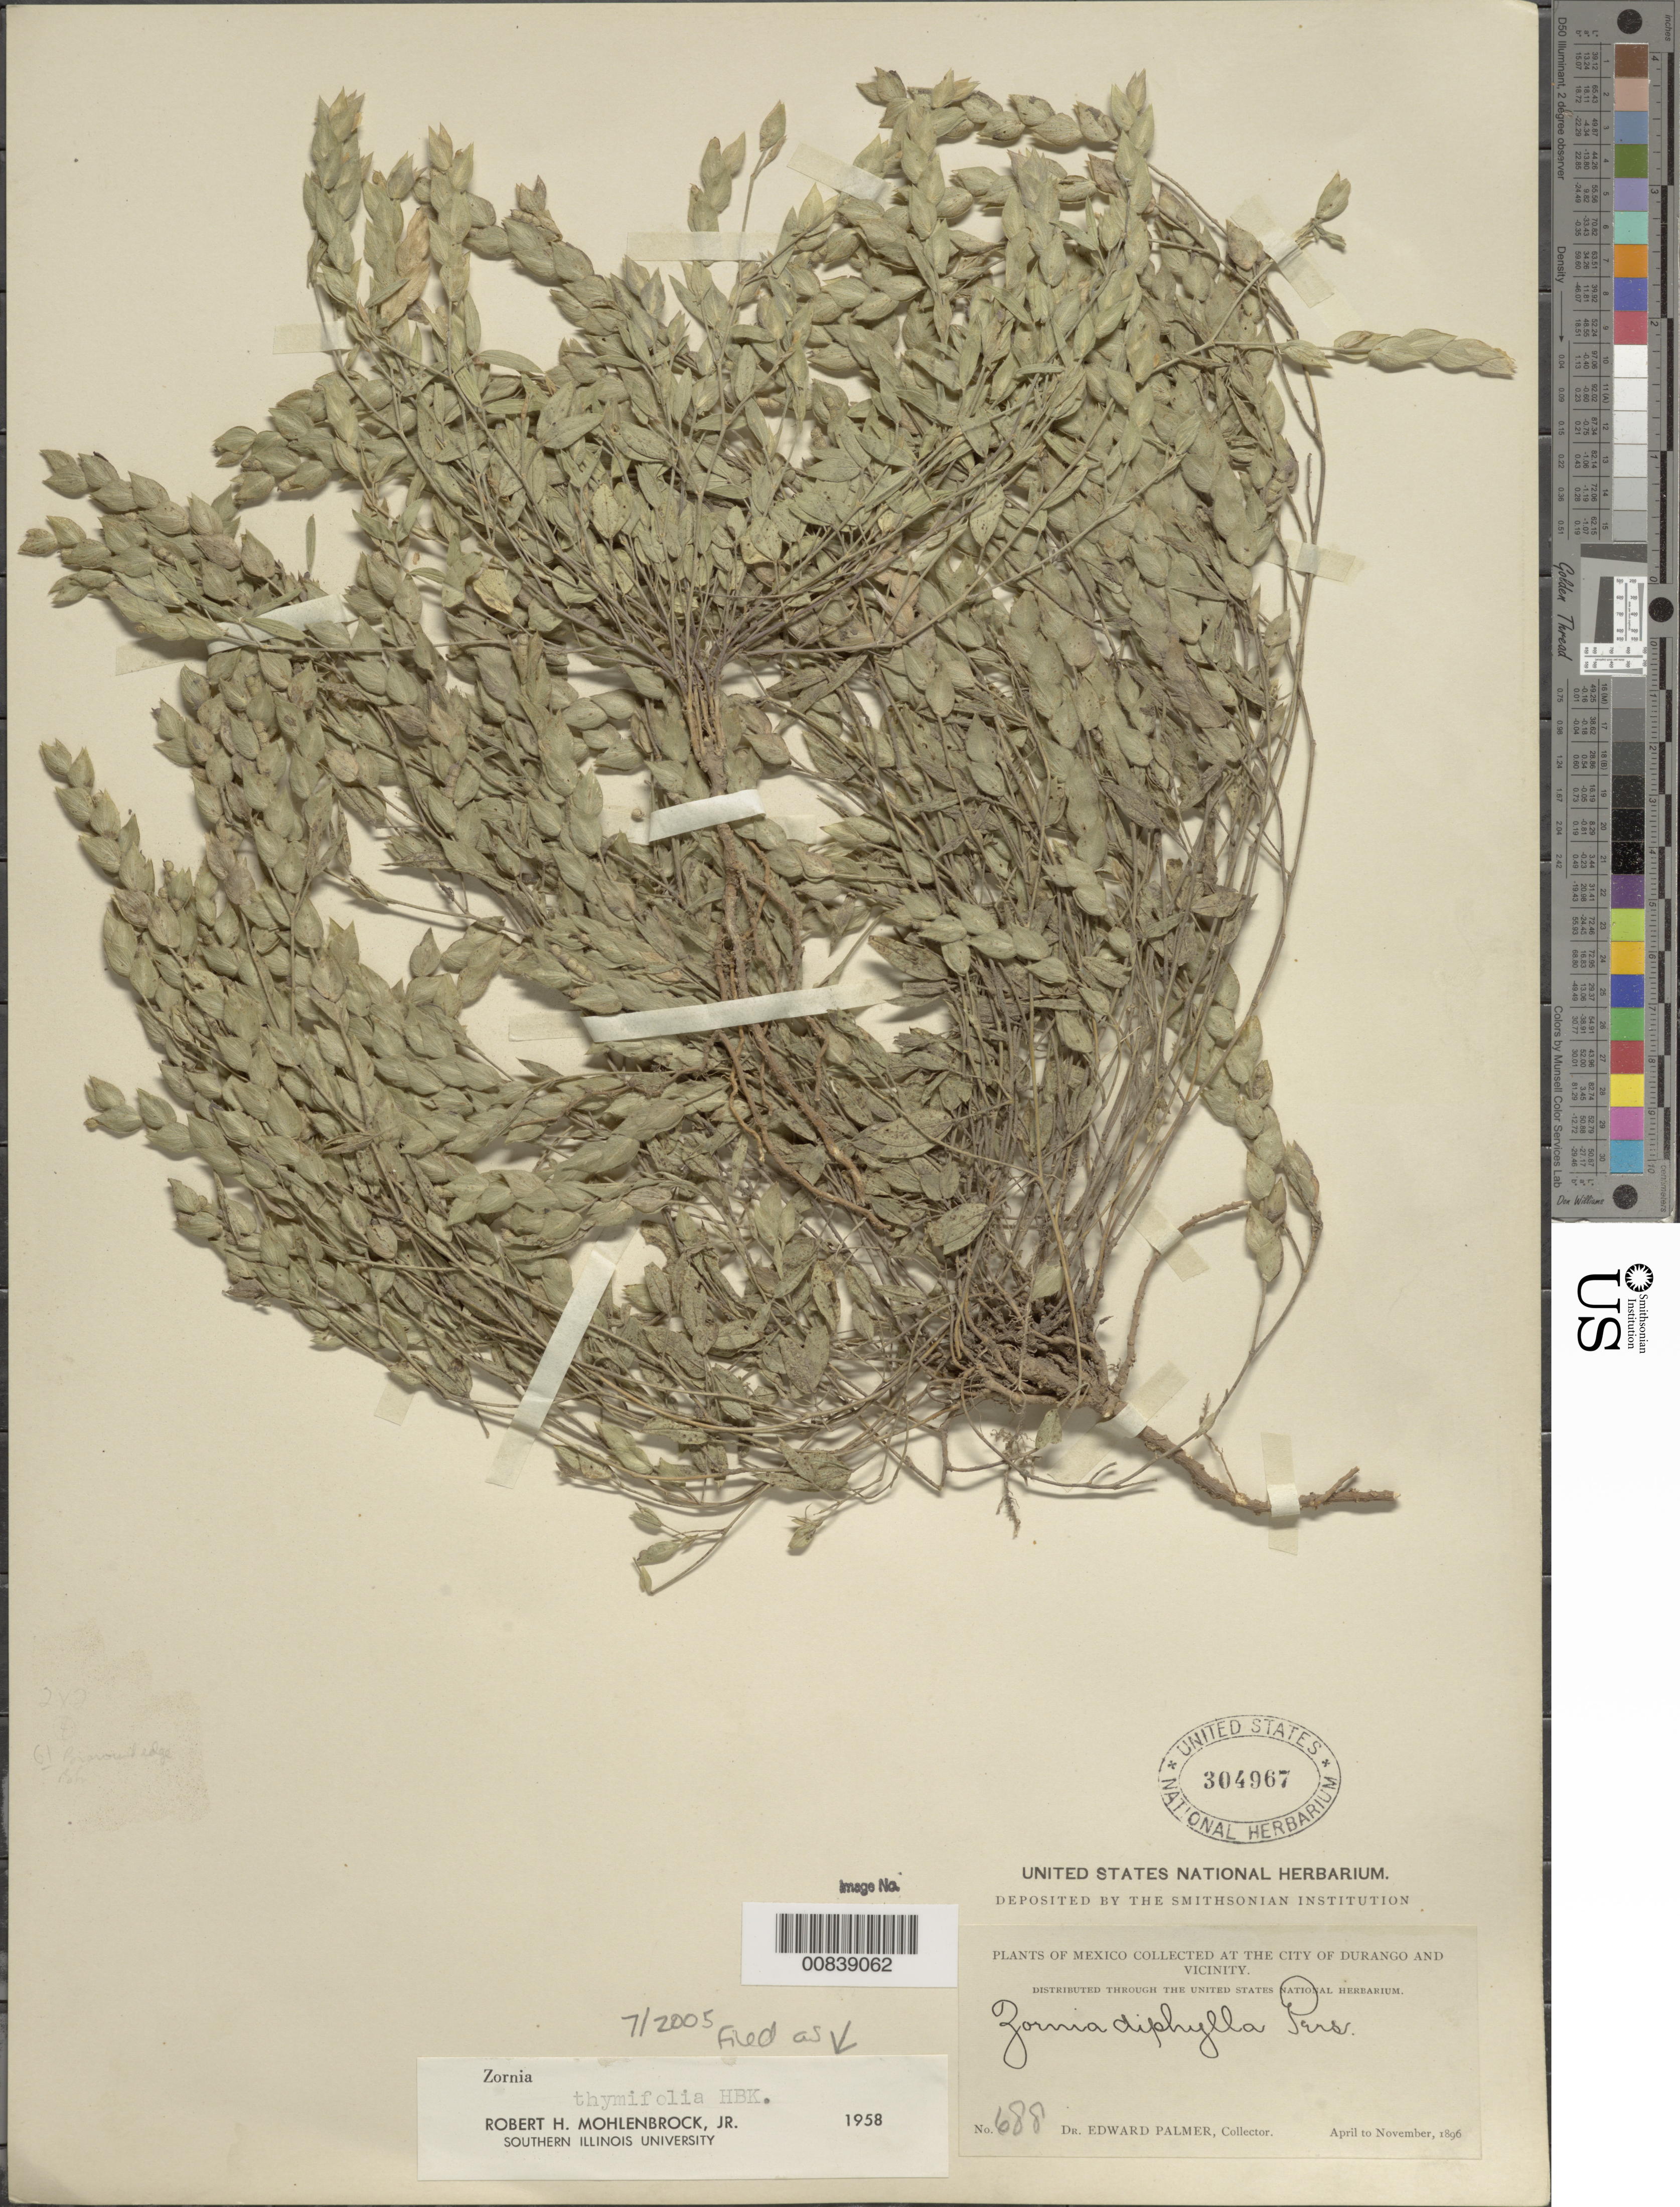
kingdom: Plantae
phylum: Tracheophyta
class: Magnoliopsida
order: Fabales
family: Fabaceae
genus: Zornia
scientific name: Zornia thymifolia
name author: Kunth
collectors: E. Palmer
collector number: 688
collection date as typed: Apr 1896 to -- Nov 1896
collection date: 1896-04/1896-11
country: Mexico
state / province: Durango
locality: City of Durango and vicinity.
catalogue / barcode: US 304967